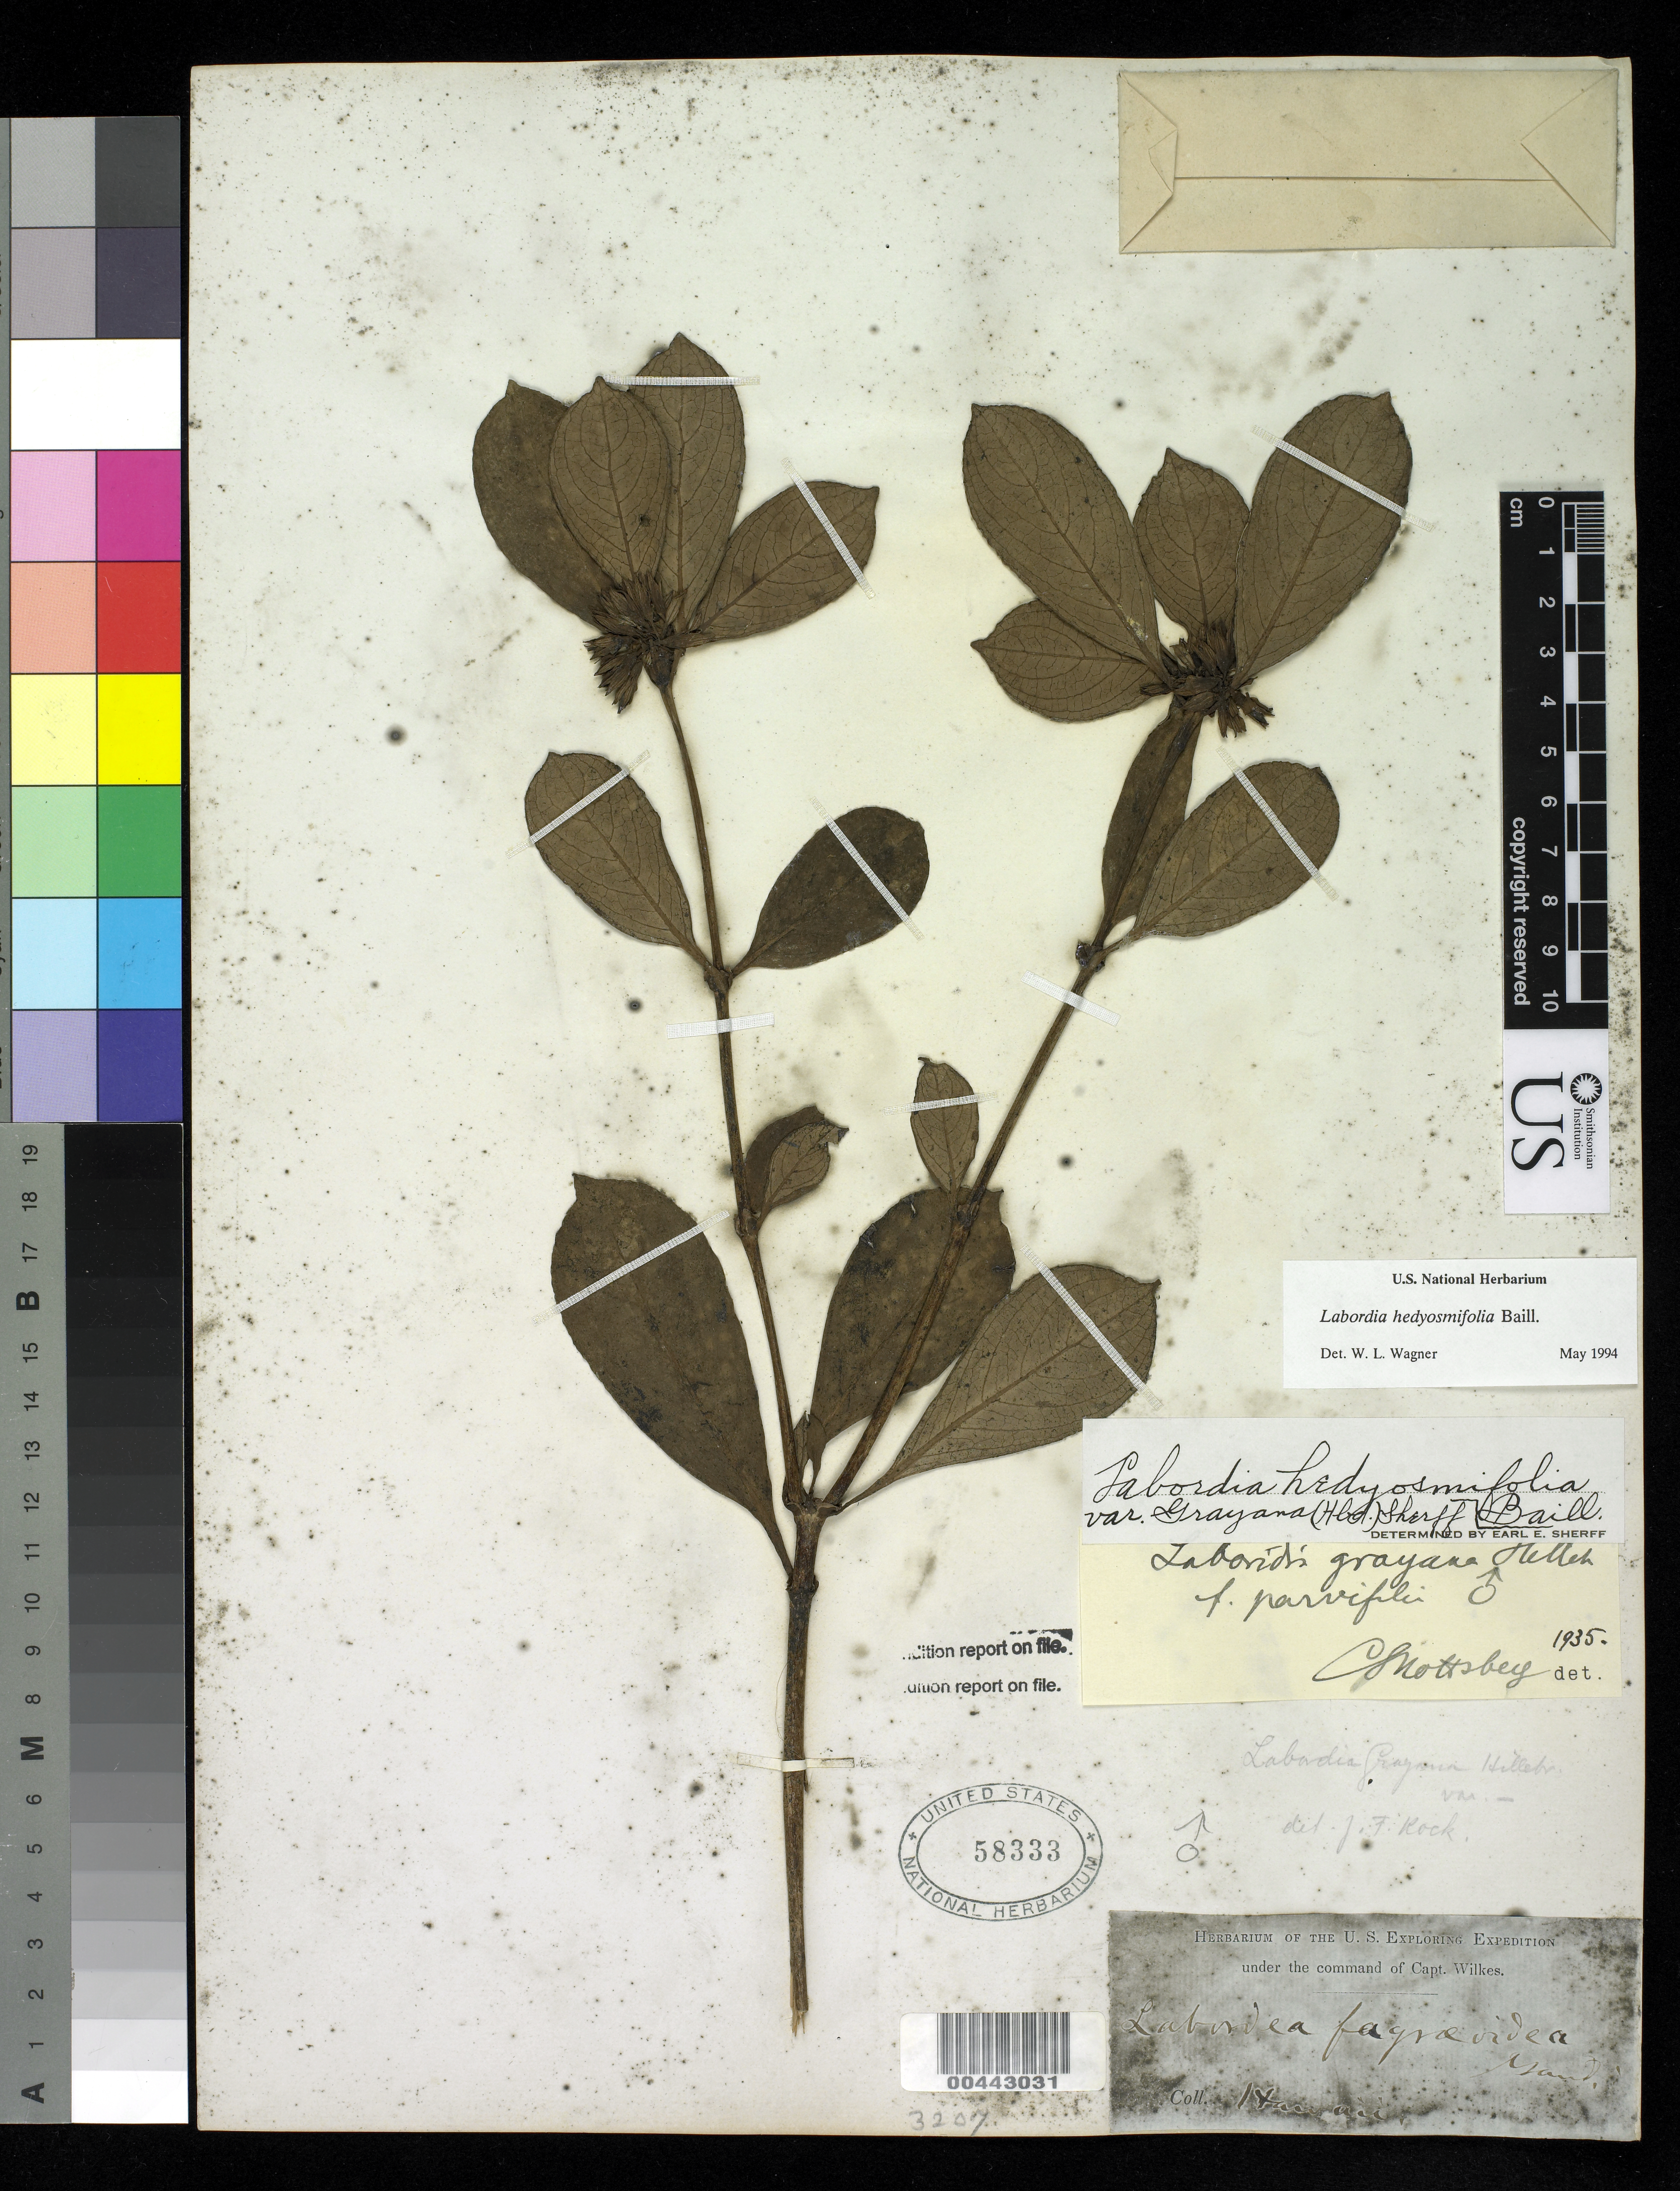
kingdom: Plantae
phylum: Tracheophyta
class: Magnoliopsida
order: Gentianales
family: Loganiaceae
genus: Geniostoma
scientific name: Geniostoma hedyosmifolium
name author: (Baill.) Byng & Christenh.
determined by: Wagner, W. L., (BOT), Smithsonian Institution - National Museum of Natural History (UNITED STATES)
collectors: Wilkes Explor. Exped.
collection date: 1838/1842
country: United States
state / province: Hawaii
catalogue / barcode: US 58333